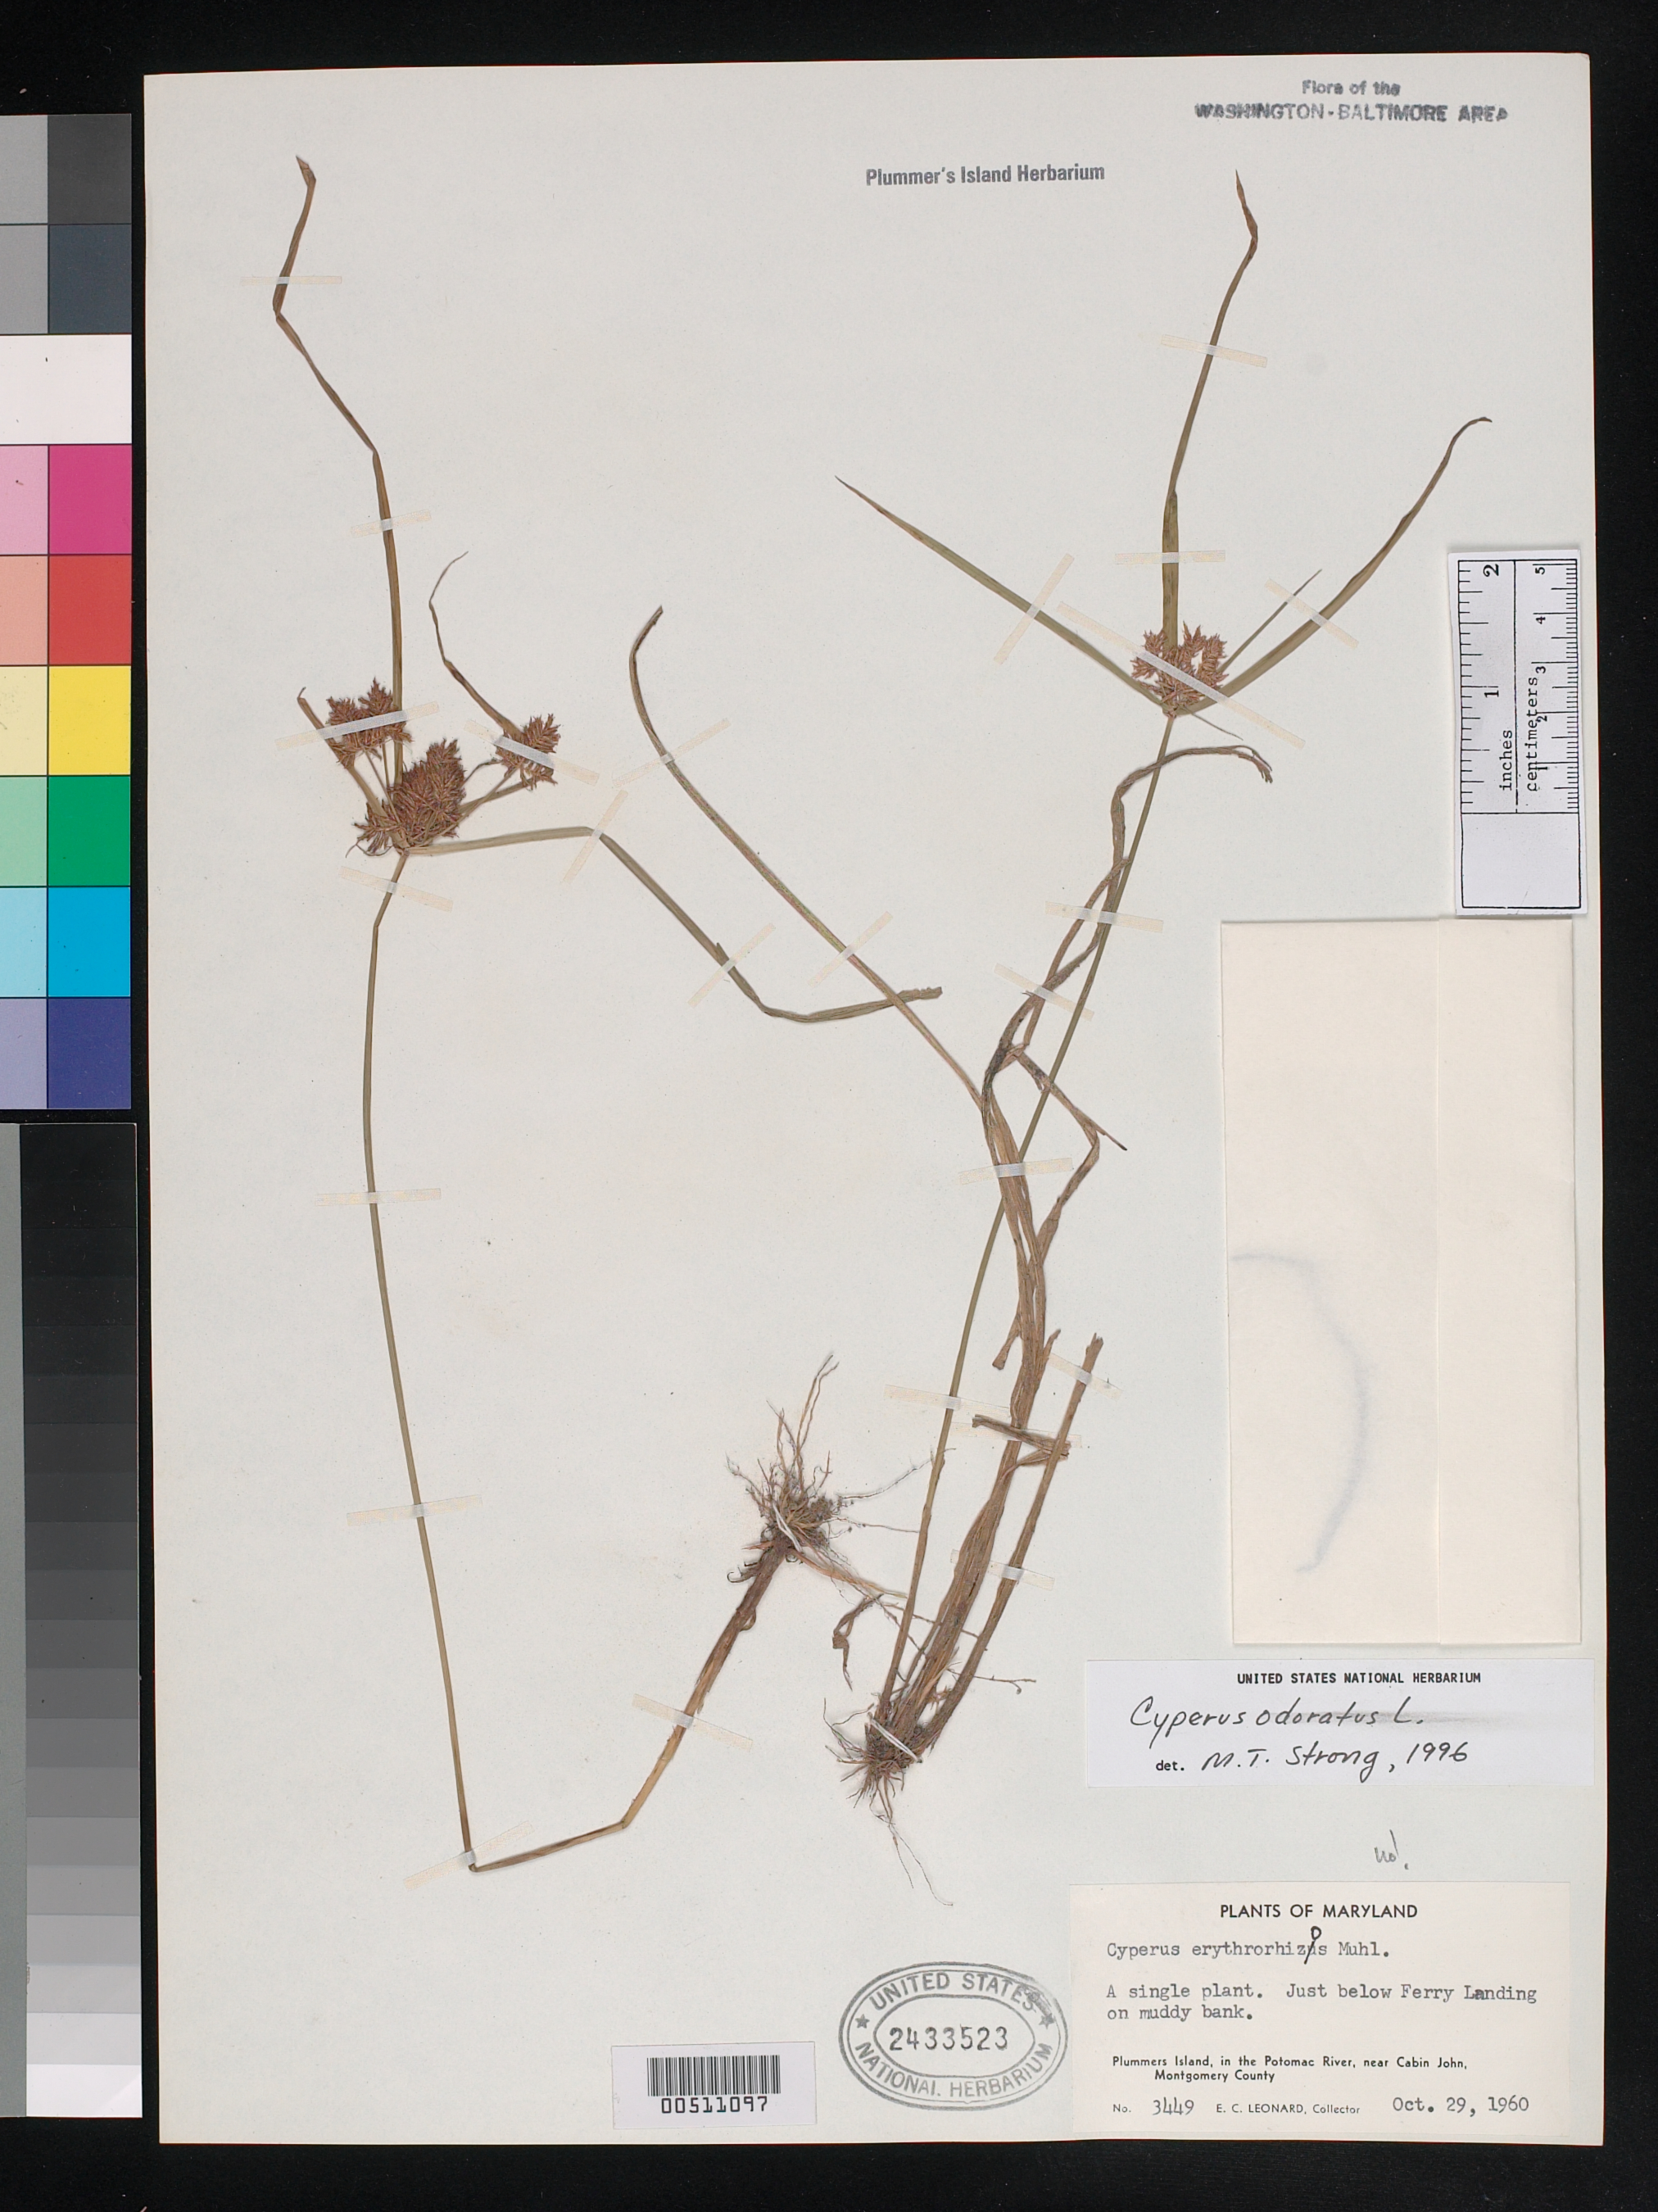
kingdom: Plantae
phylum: Tracheophyta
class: Liliopsida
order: Poales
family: Cyperaceae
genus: Cyperus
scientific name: Cyperus odoratus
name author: L.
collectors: E. C. Leonard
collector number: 3449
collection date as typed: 29 Oct 1960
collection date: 1960-10-29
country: United States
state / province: Maryland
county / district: Montgomery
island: Plummers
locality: Plummer's Island, Ferry Landing, in the Potomac River, near Cabin John Plummer's Island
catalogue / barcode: US 2433523